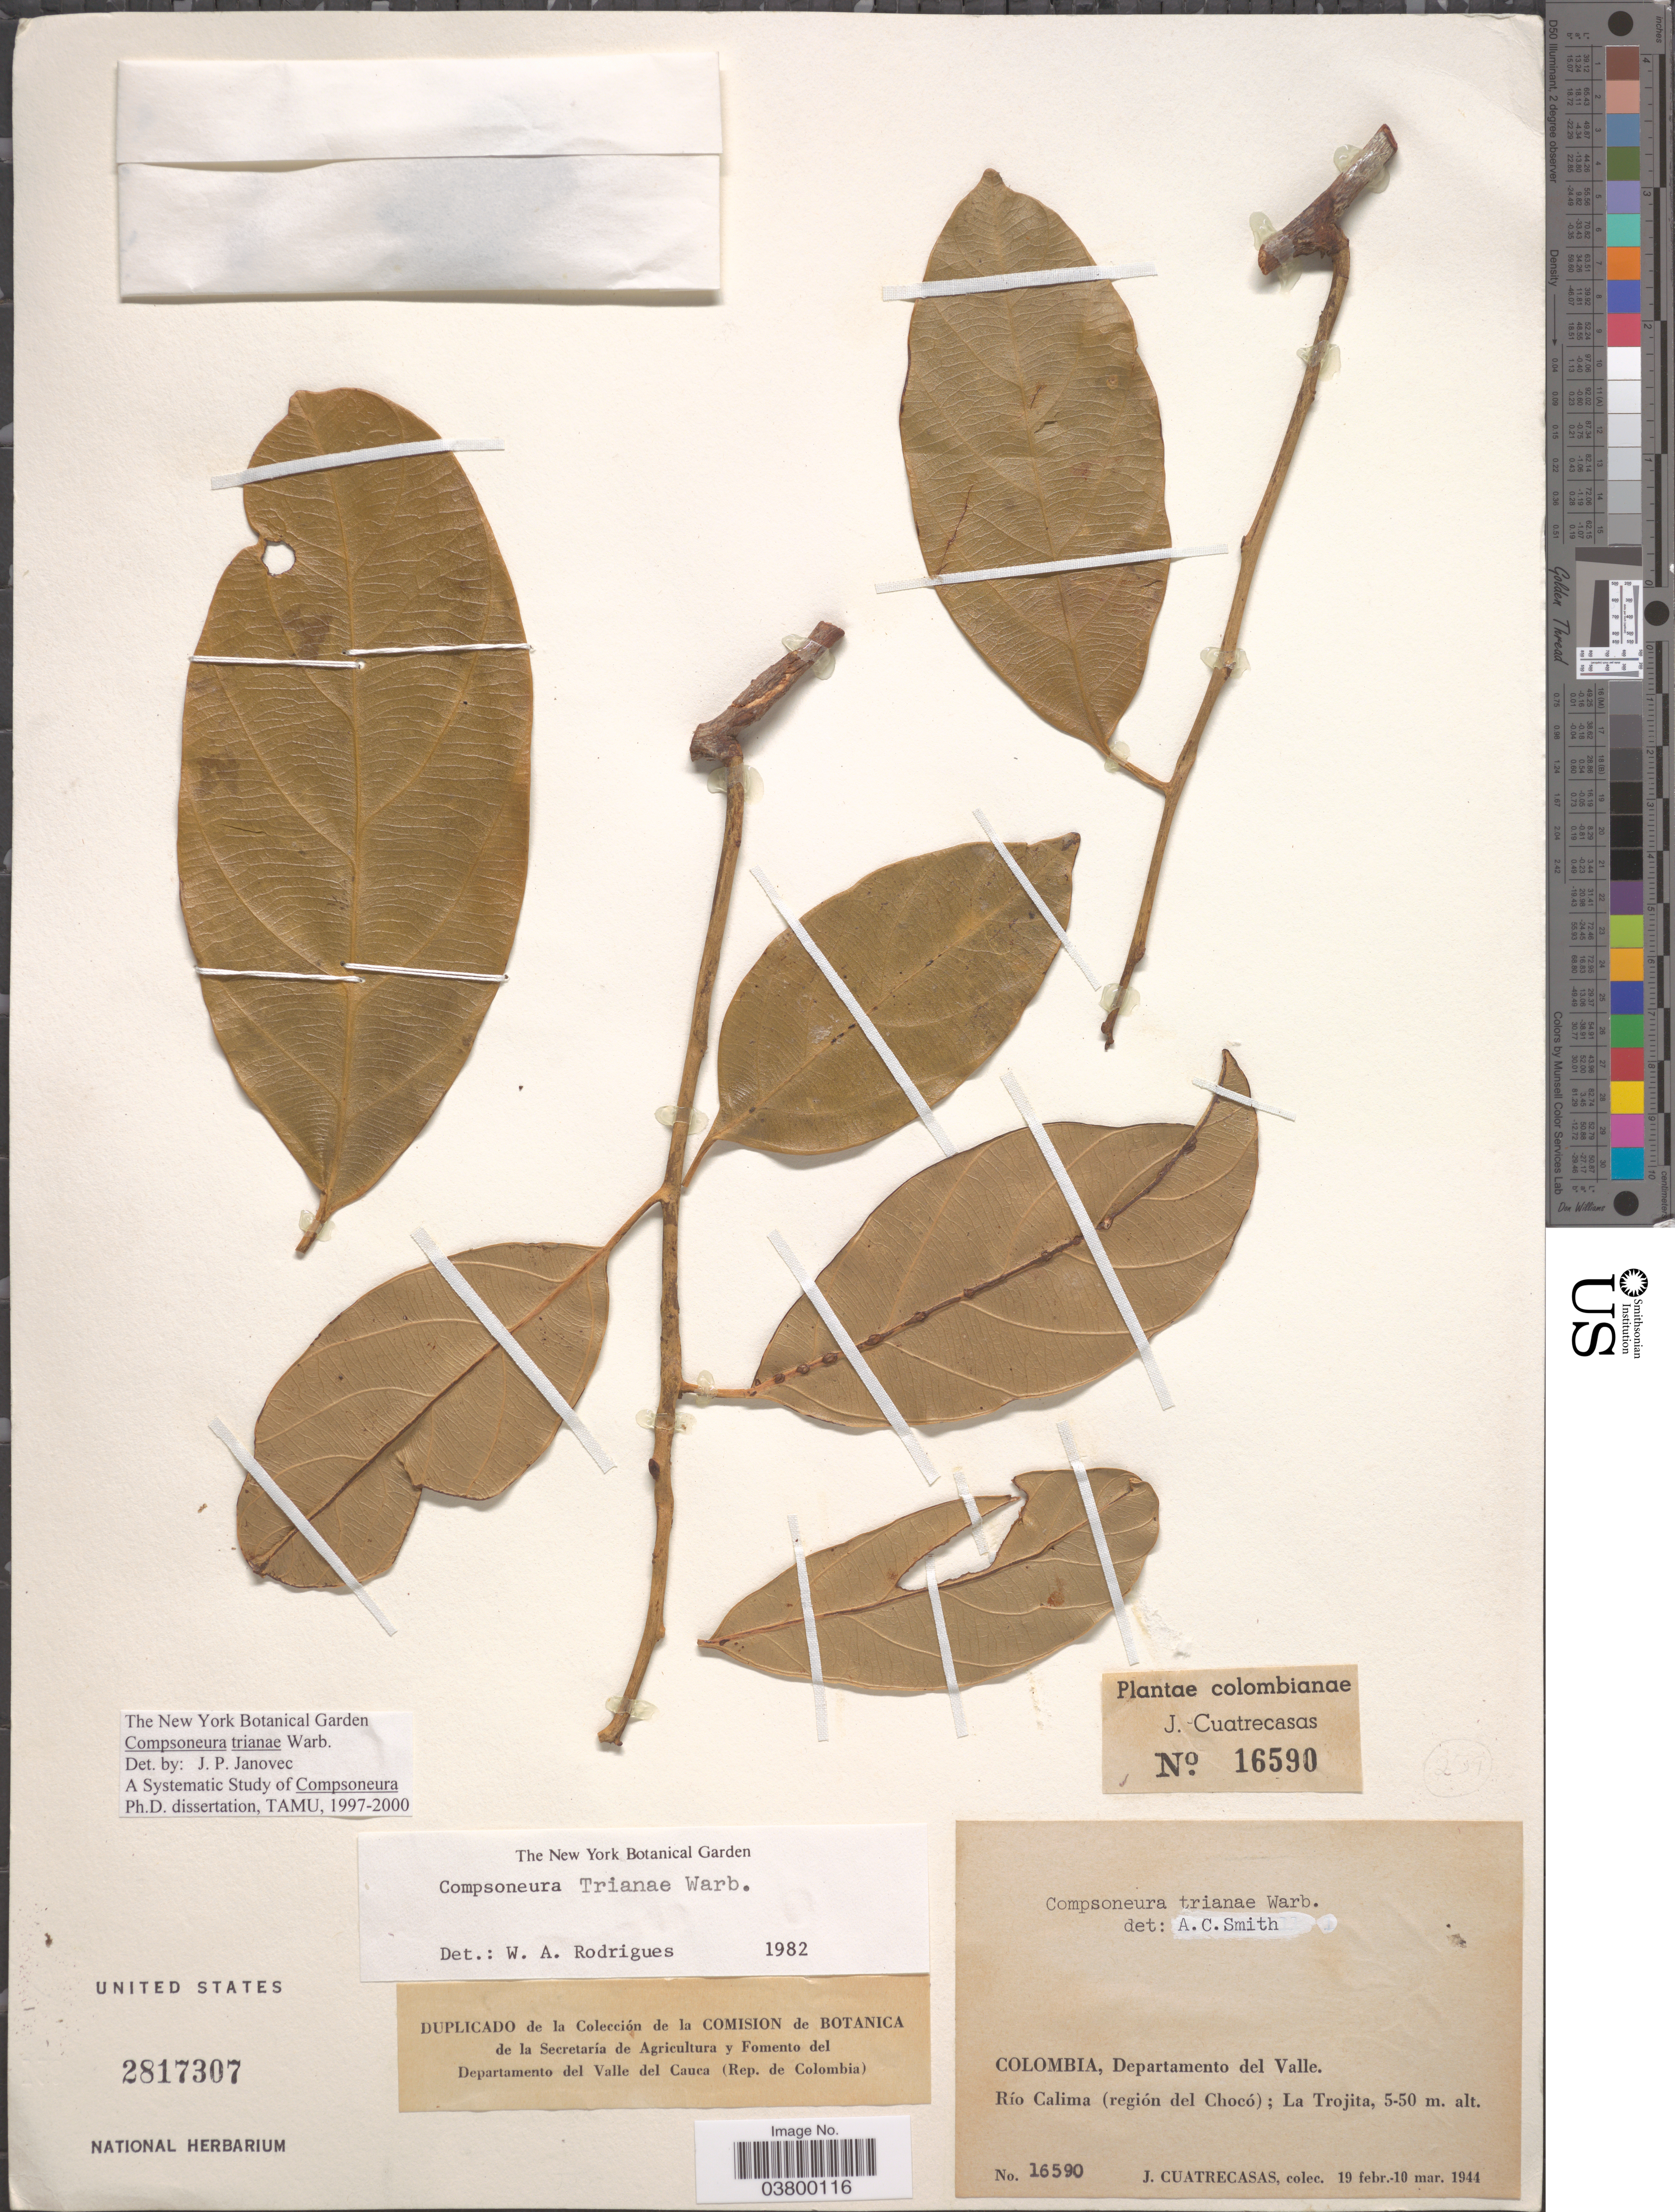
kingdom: Plantae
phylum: Tracheophyta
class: Magnoliopsida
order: Magnoliales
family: Myristicaceae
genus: Compsoneura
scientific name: Compsoneura trianae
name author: Warb.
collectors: J. Cuatrecasas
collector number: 16590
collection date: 1944-02-19/1944-03-10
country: Colombia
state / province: Valle del Cauca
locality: Departamento del Valle. Río Calima (región del Chocó); La Trojita.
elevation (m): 5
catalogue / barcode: US 2817307